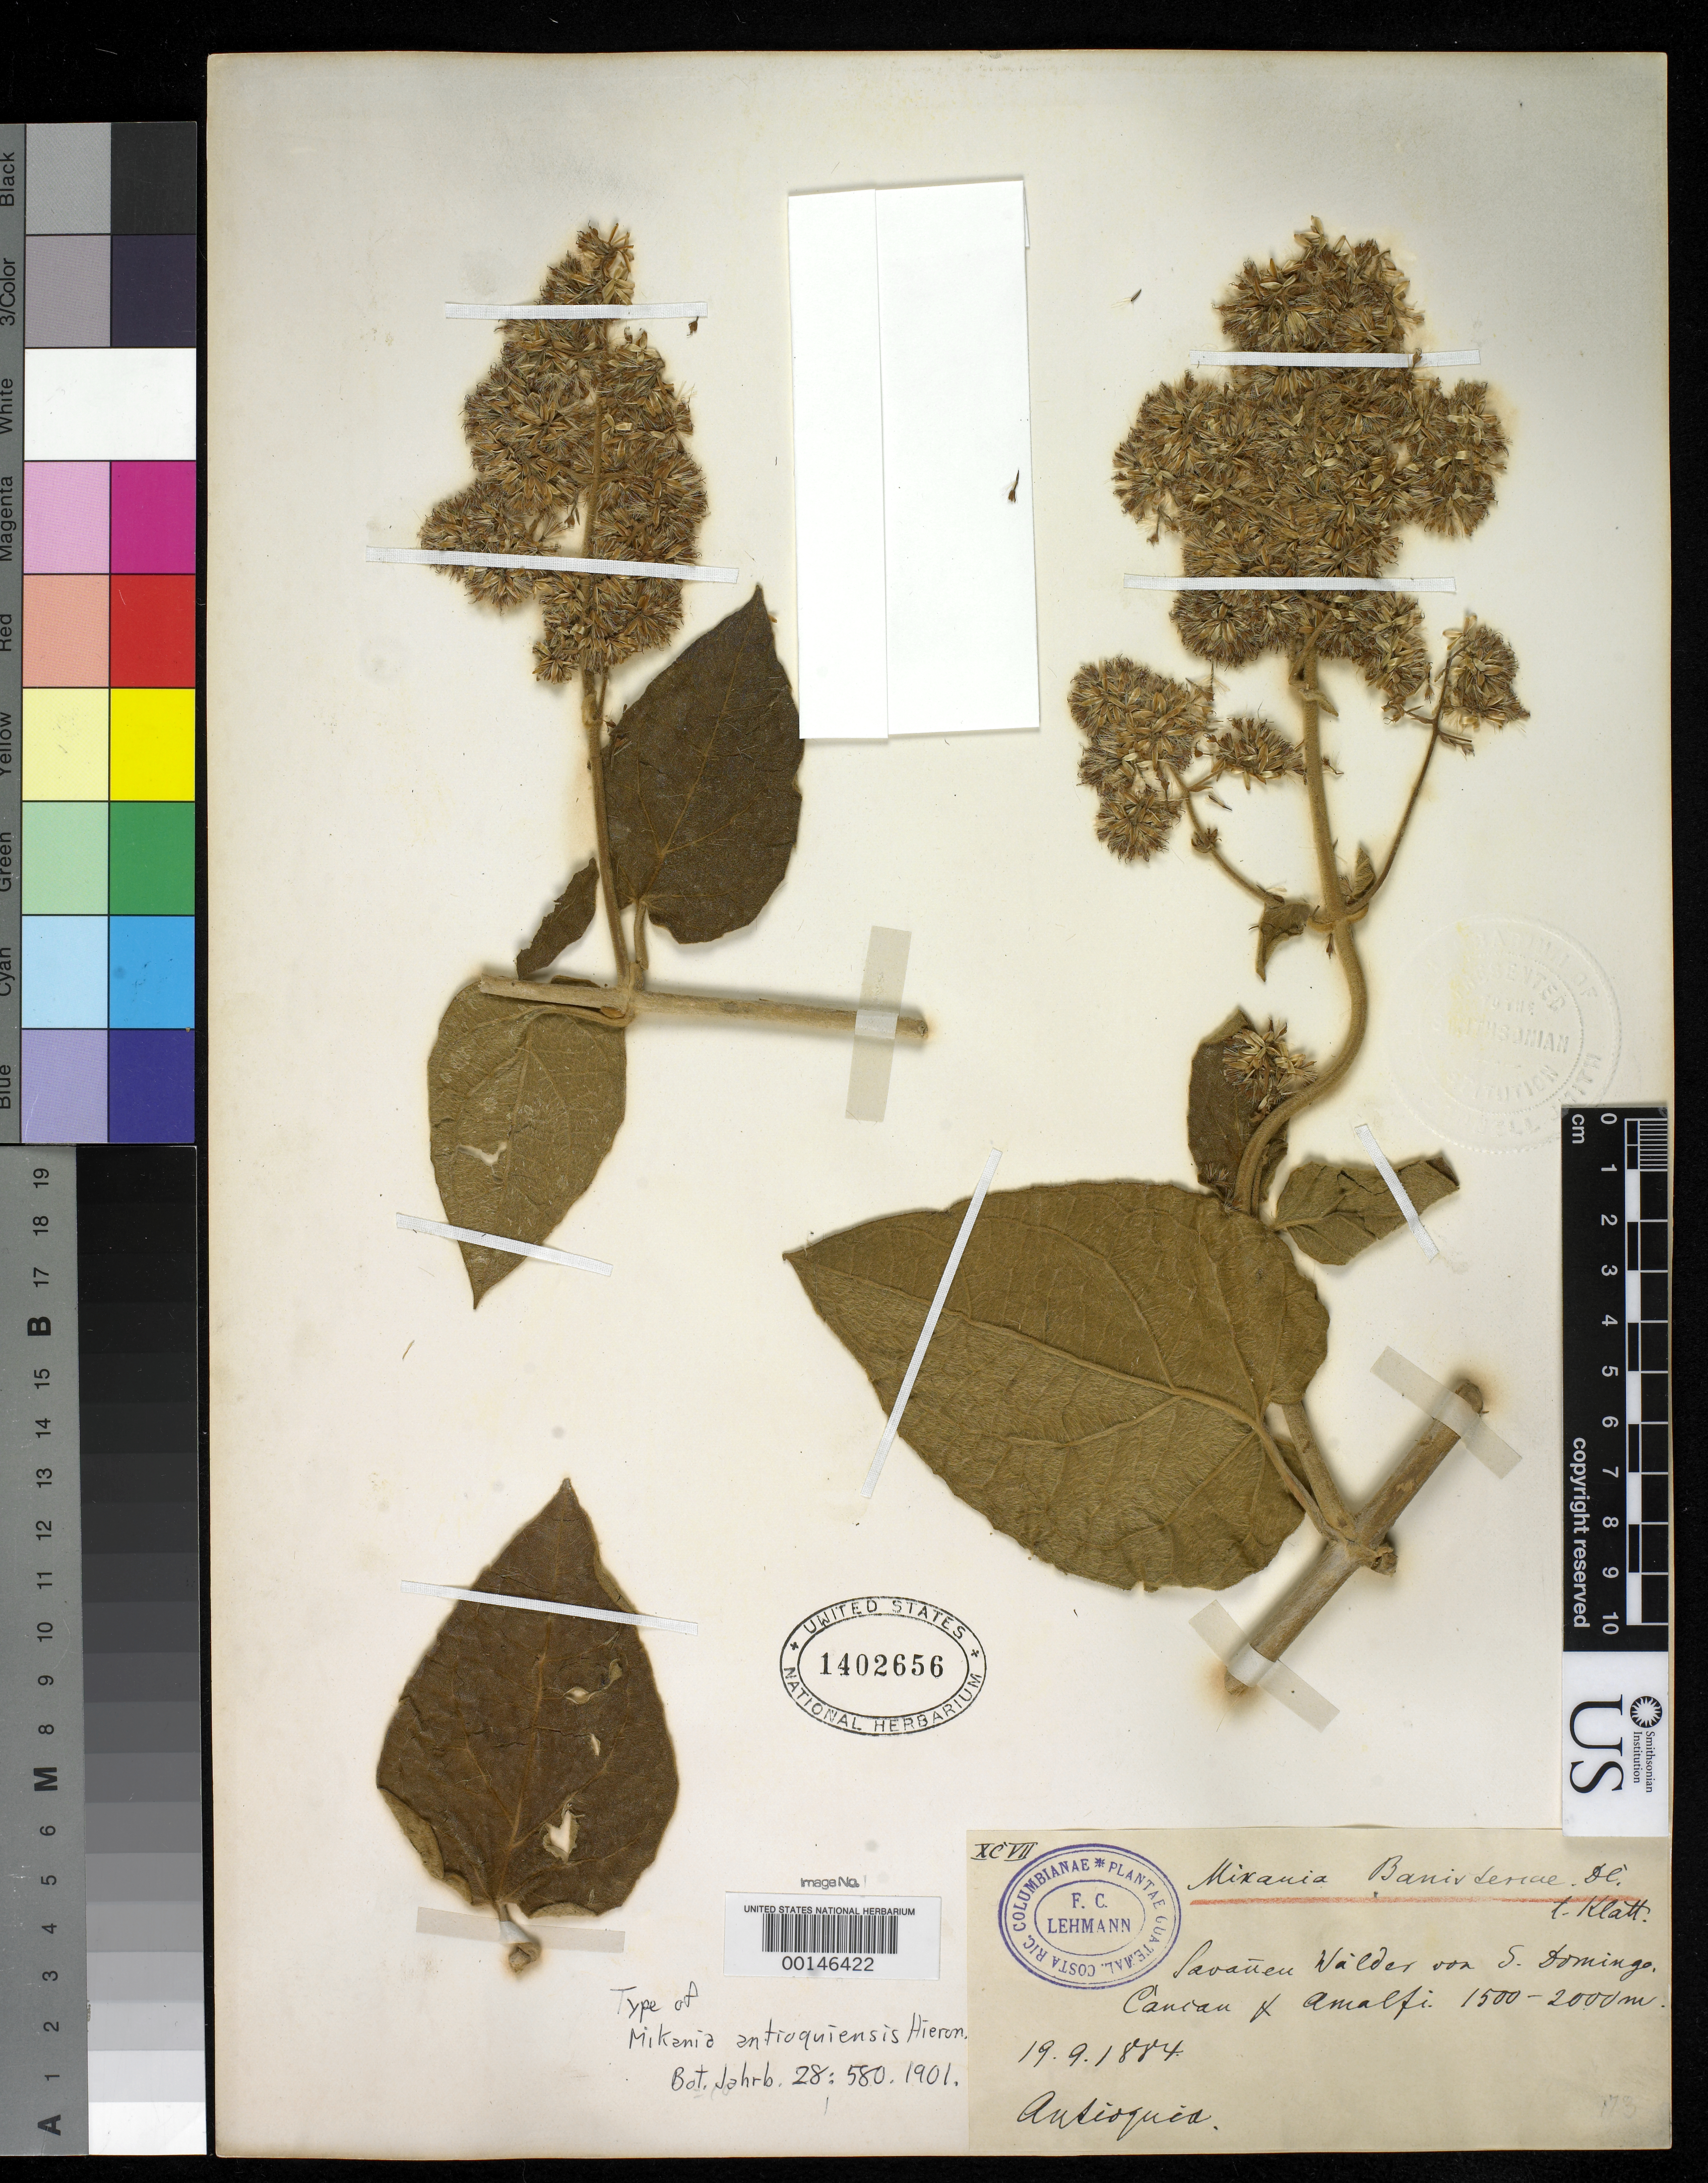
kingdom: Plantae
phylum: Tracheophyta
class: Magnoliopsida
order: Asterales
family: Asteraceae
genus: Mikania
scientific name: Mikania antioquiensis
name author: Hieron.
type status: Isotype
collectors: F. C. Lehmann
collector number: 97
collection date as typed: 19 Sep 1884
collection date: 1884-09-19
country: Colombia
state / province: Antioquia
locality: Near Santo Domingo, Cañoas and Amalfi.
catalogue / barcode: US 1402656